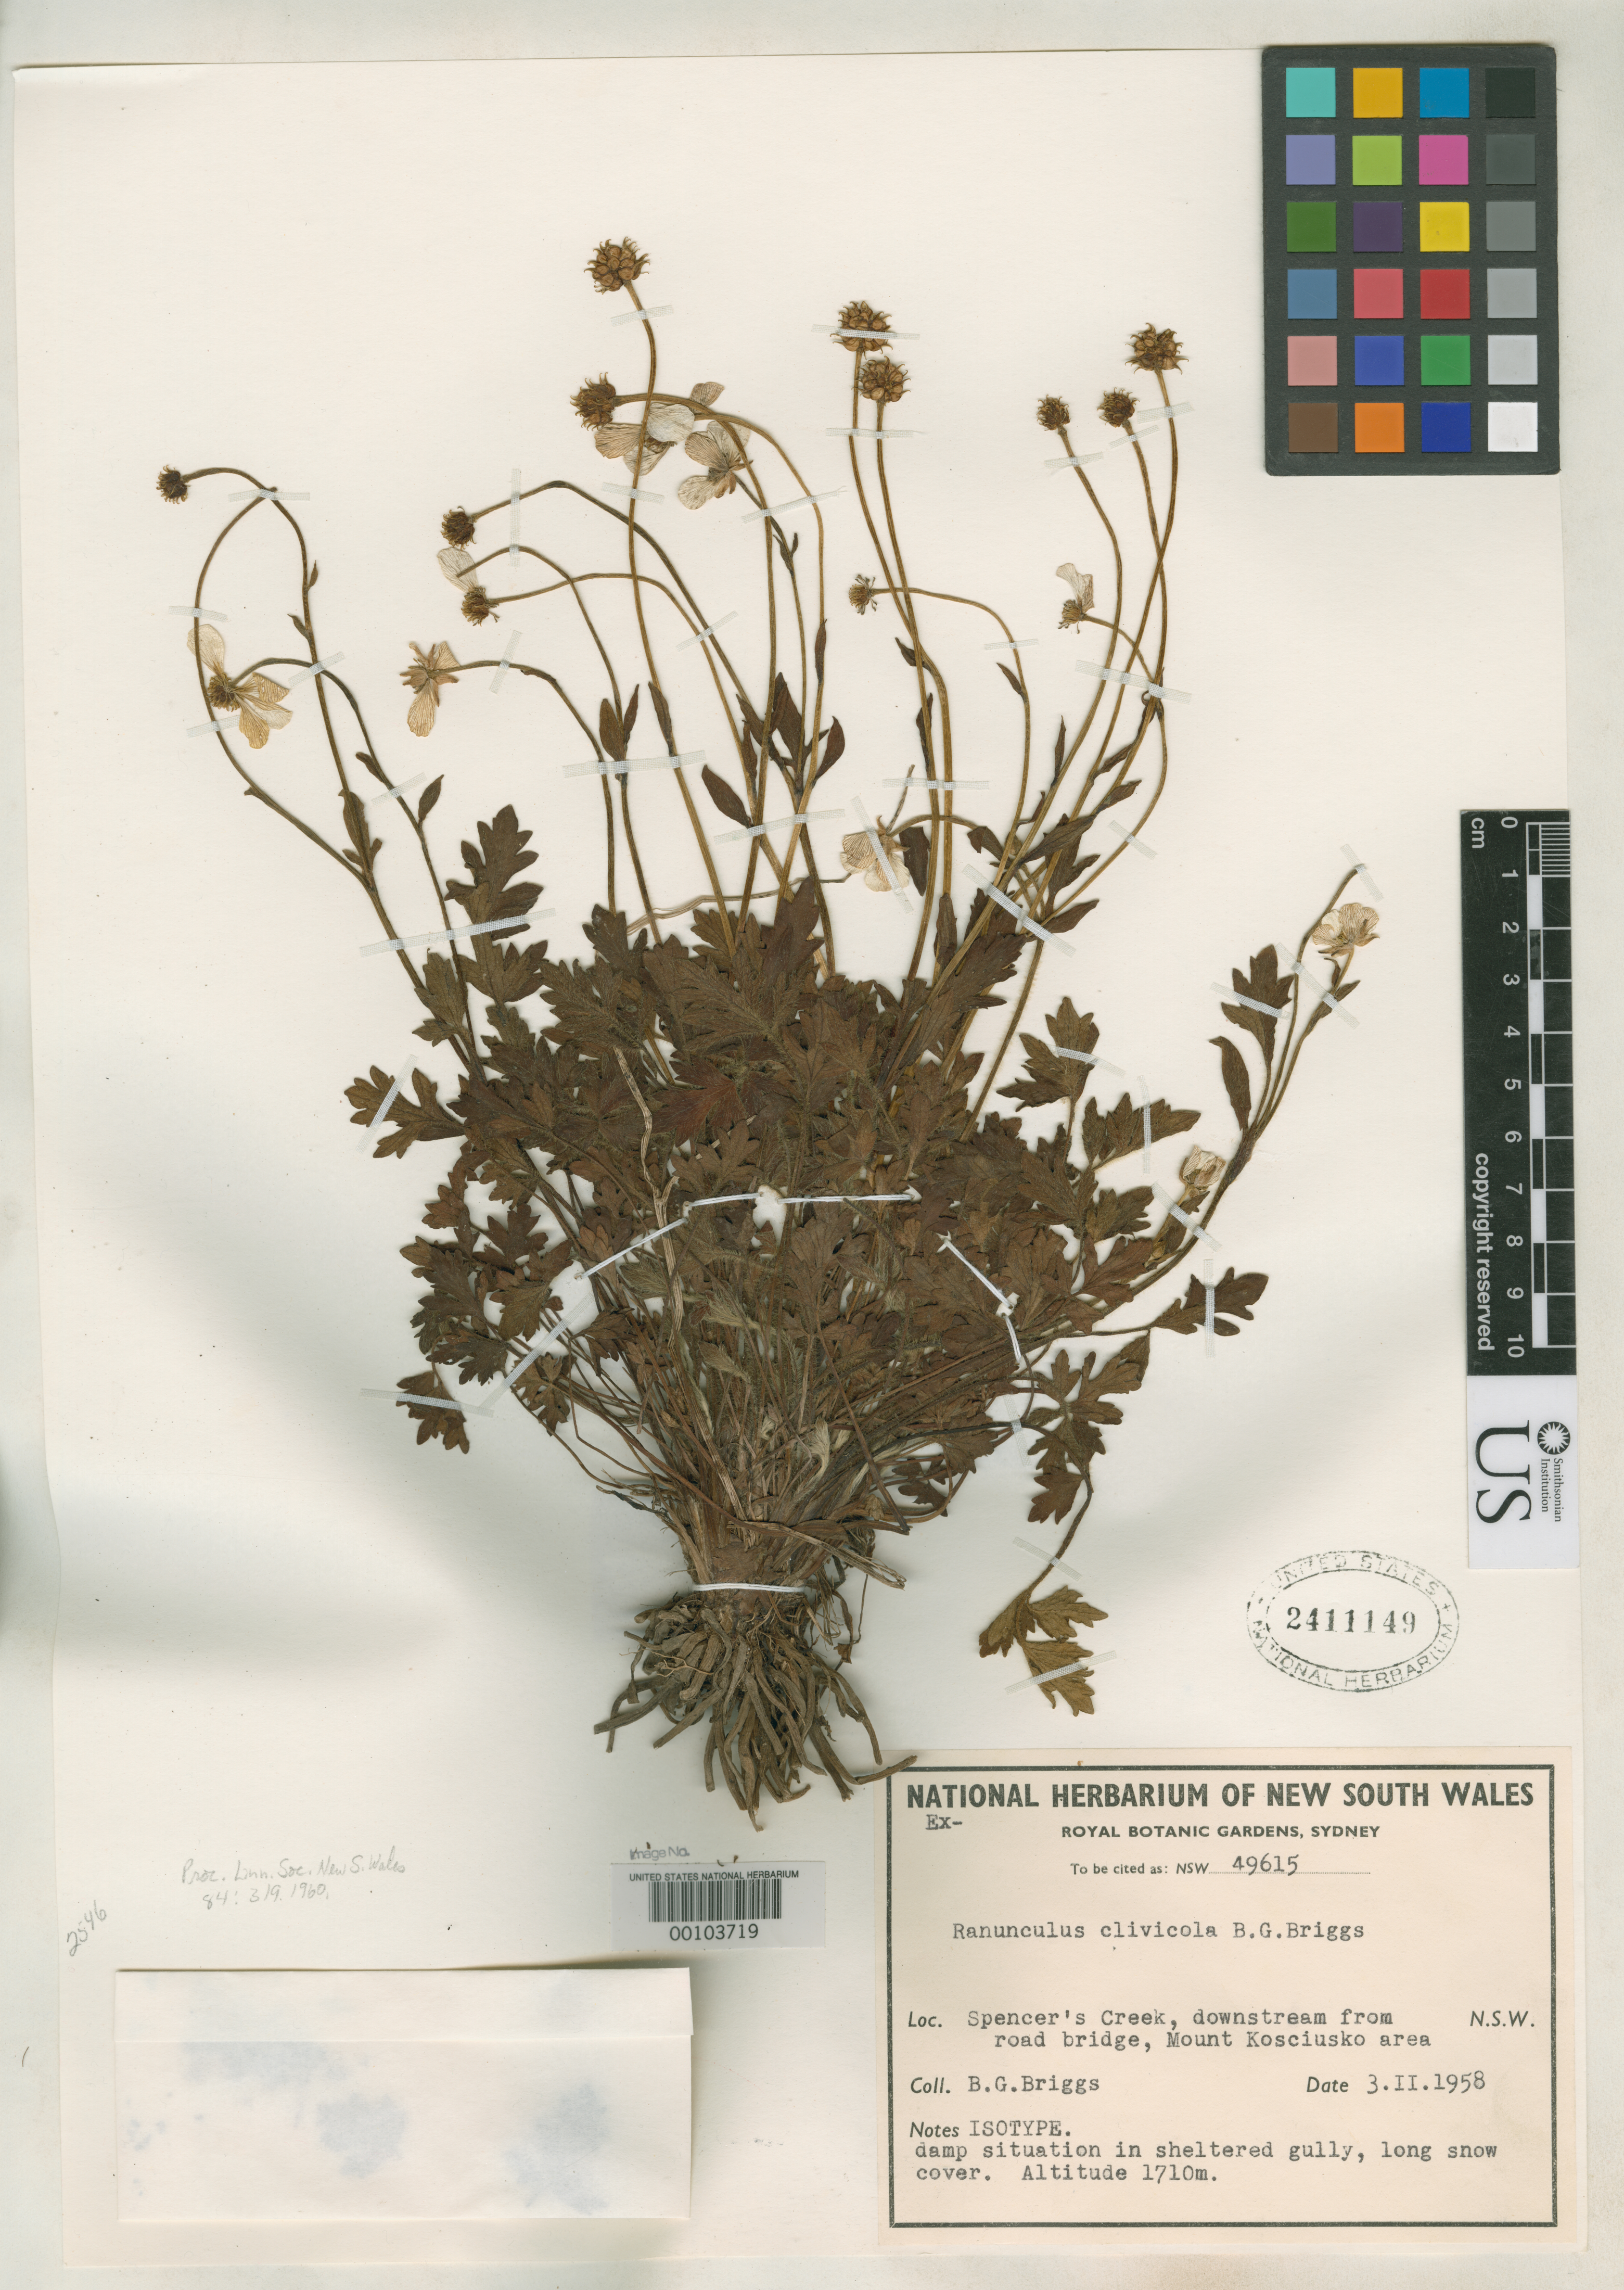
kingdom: Plantae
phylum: Tracheophyta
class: Magnoliopsida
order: Ranunculales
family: Ranunculaceae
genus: Ranunculus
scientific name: Ranunculus clivicola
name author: B.G. Briggs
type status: Isotype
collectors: B. G. Briggs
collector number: NSW 49615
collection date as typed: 03 Feb 1958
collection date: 1958-02-03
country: Australia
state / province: New South Wales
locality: Spencer's Creek, downstream from road, Mount Kosciusko area.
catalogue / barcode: US 2411149